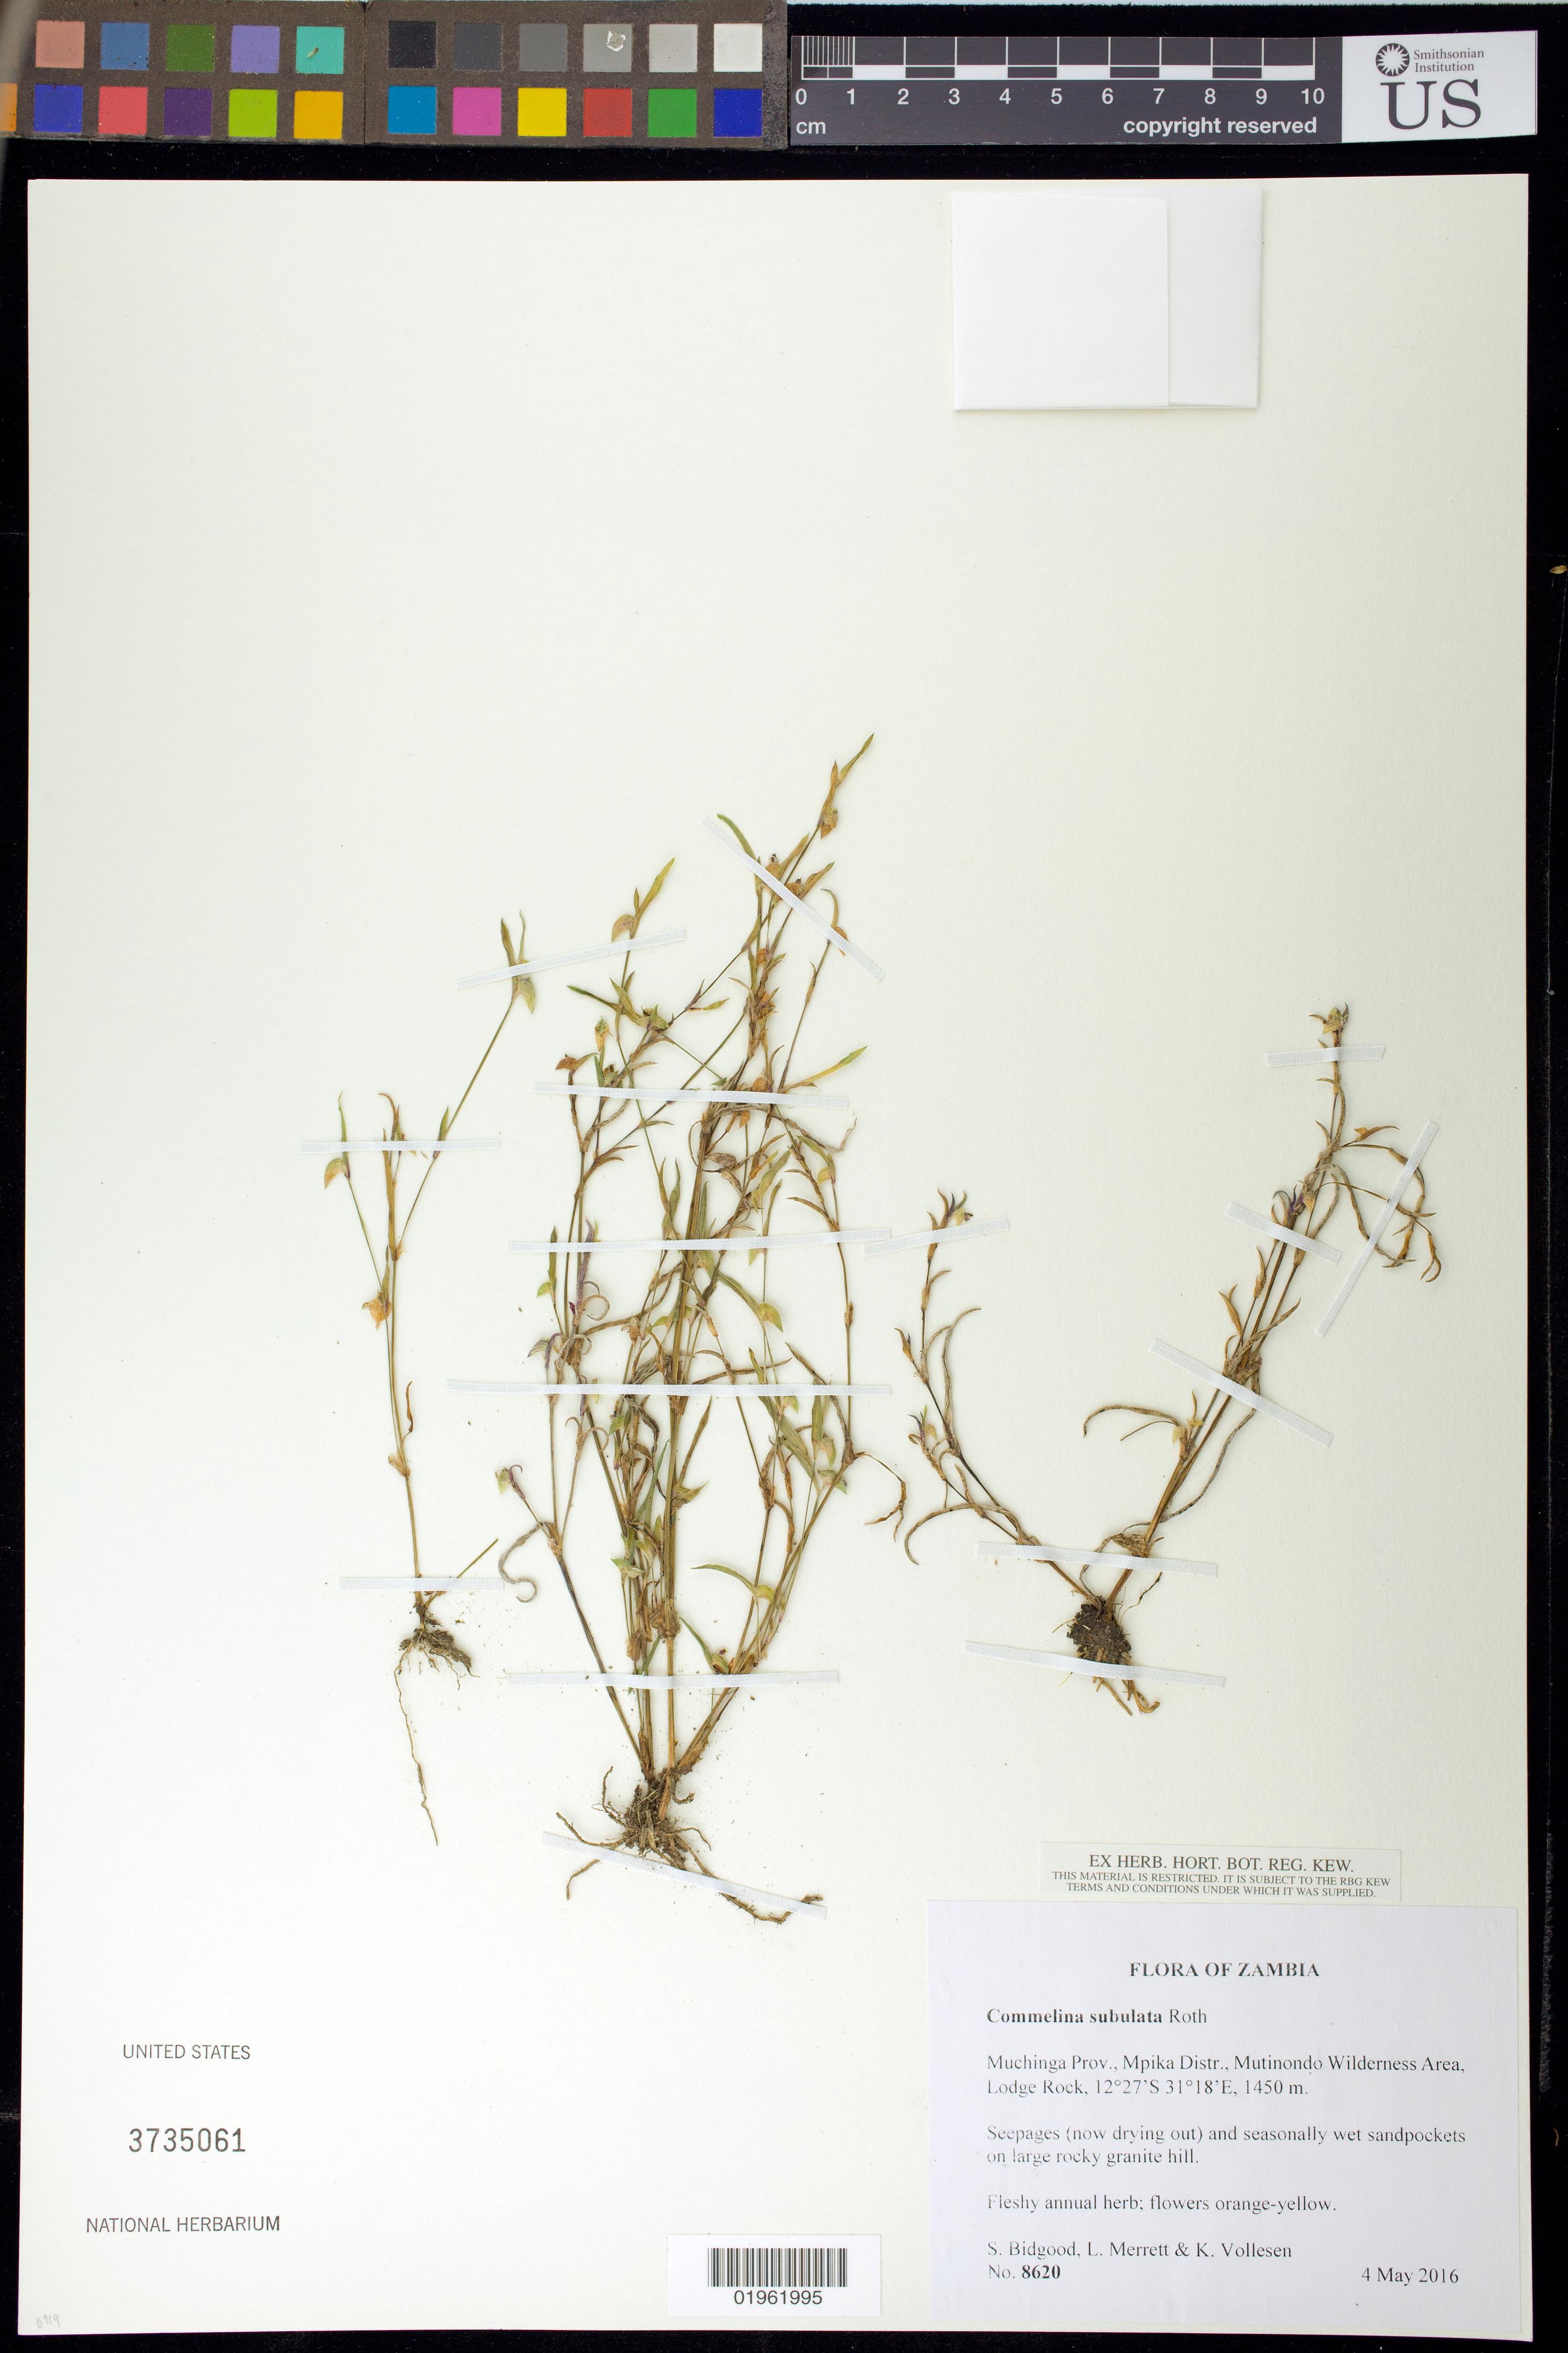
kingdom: Plantae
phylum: Tracheophyta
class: Liliopsida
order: Commelinales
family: Commelinaceae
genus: Commelina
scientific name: Commelina subulata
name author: Roth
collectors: S. Bidgood et al.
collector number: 8620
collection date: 2016-05-04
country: Zambia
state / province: Muchinga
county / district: Mpika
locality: Mutinondo Wilderness Area, Lodge Rock.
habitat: Seepages (now drying out) and seasonally wet sand pockets on large rocky granite hill.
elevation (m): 1450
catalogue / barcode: US 3735061